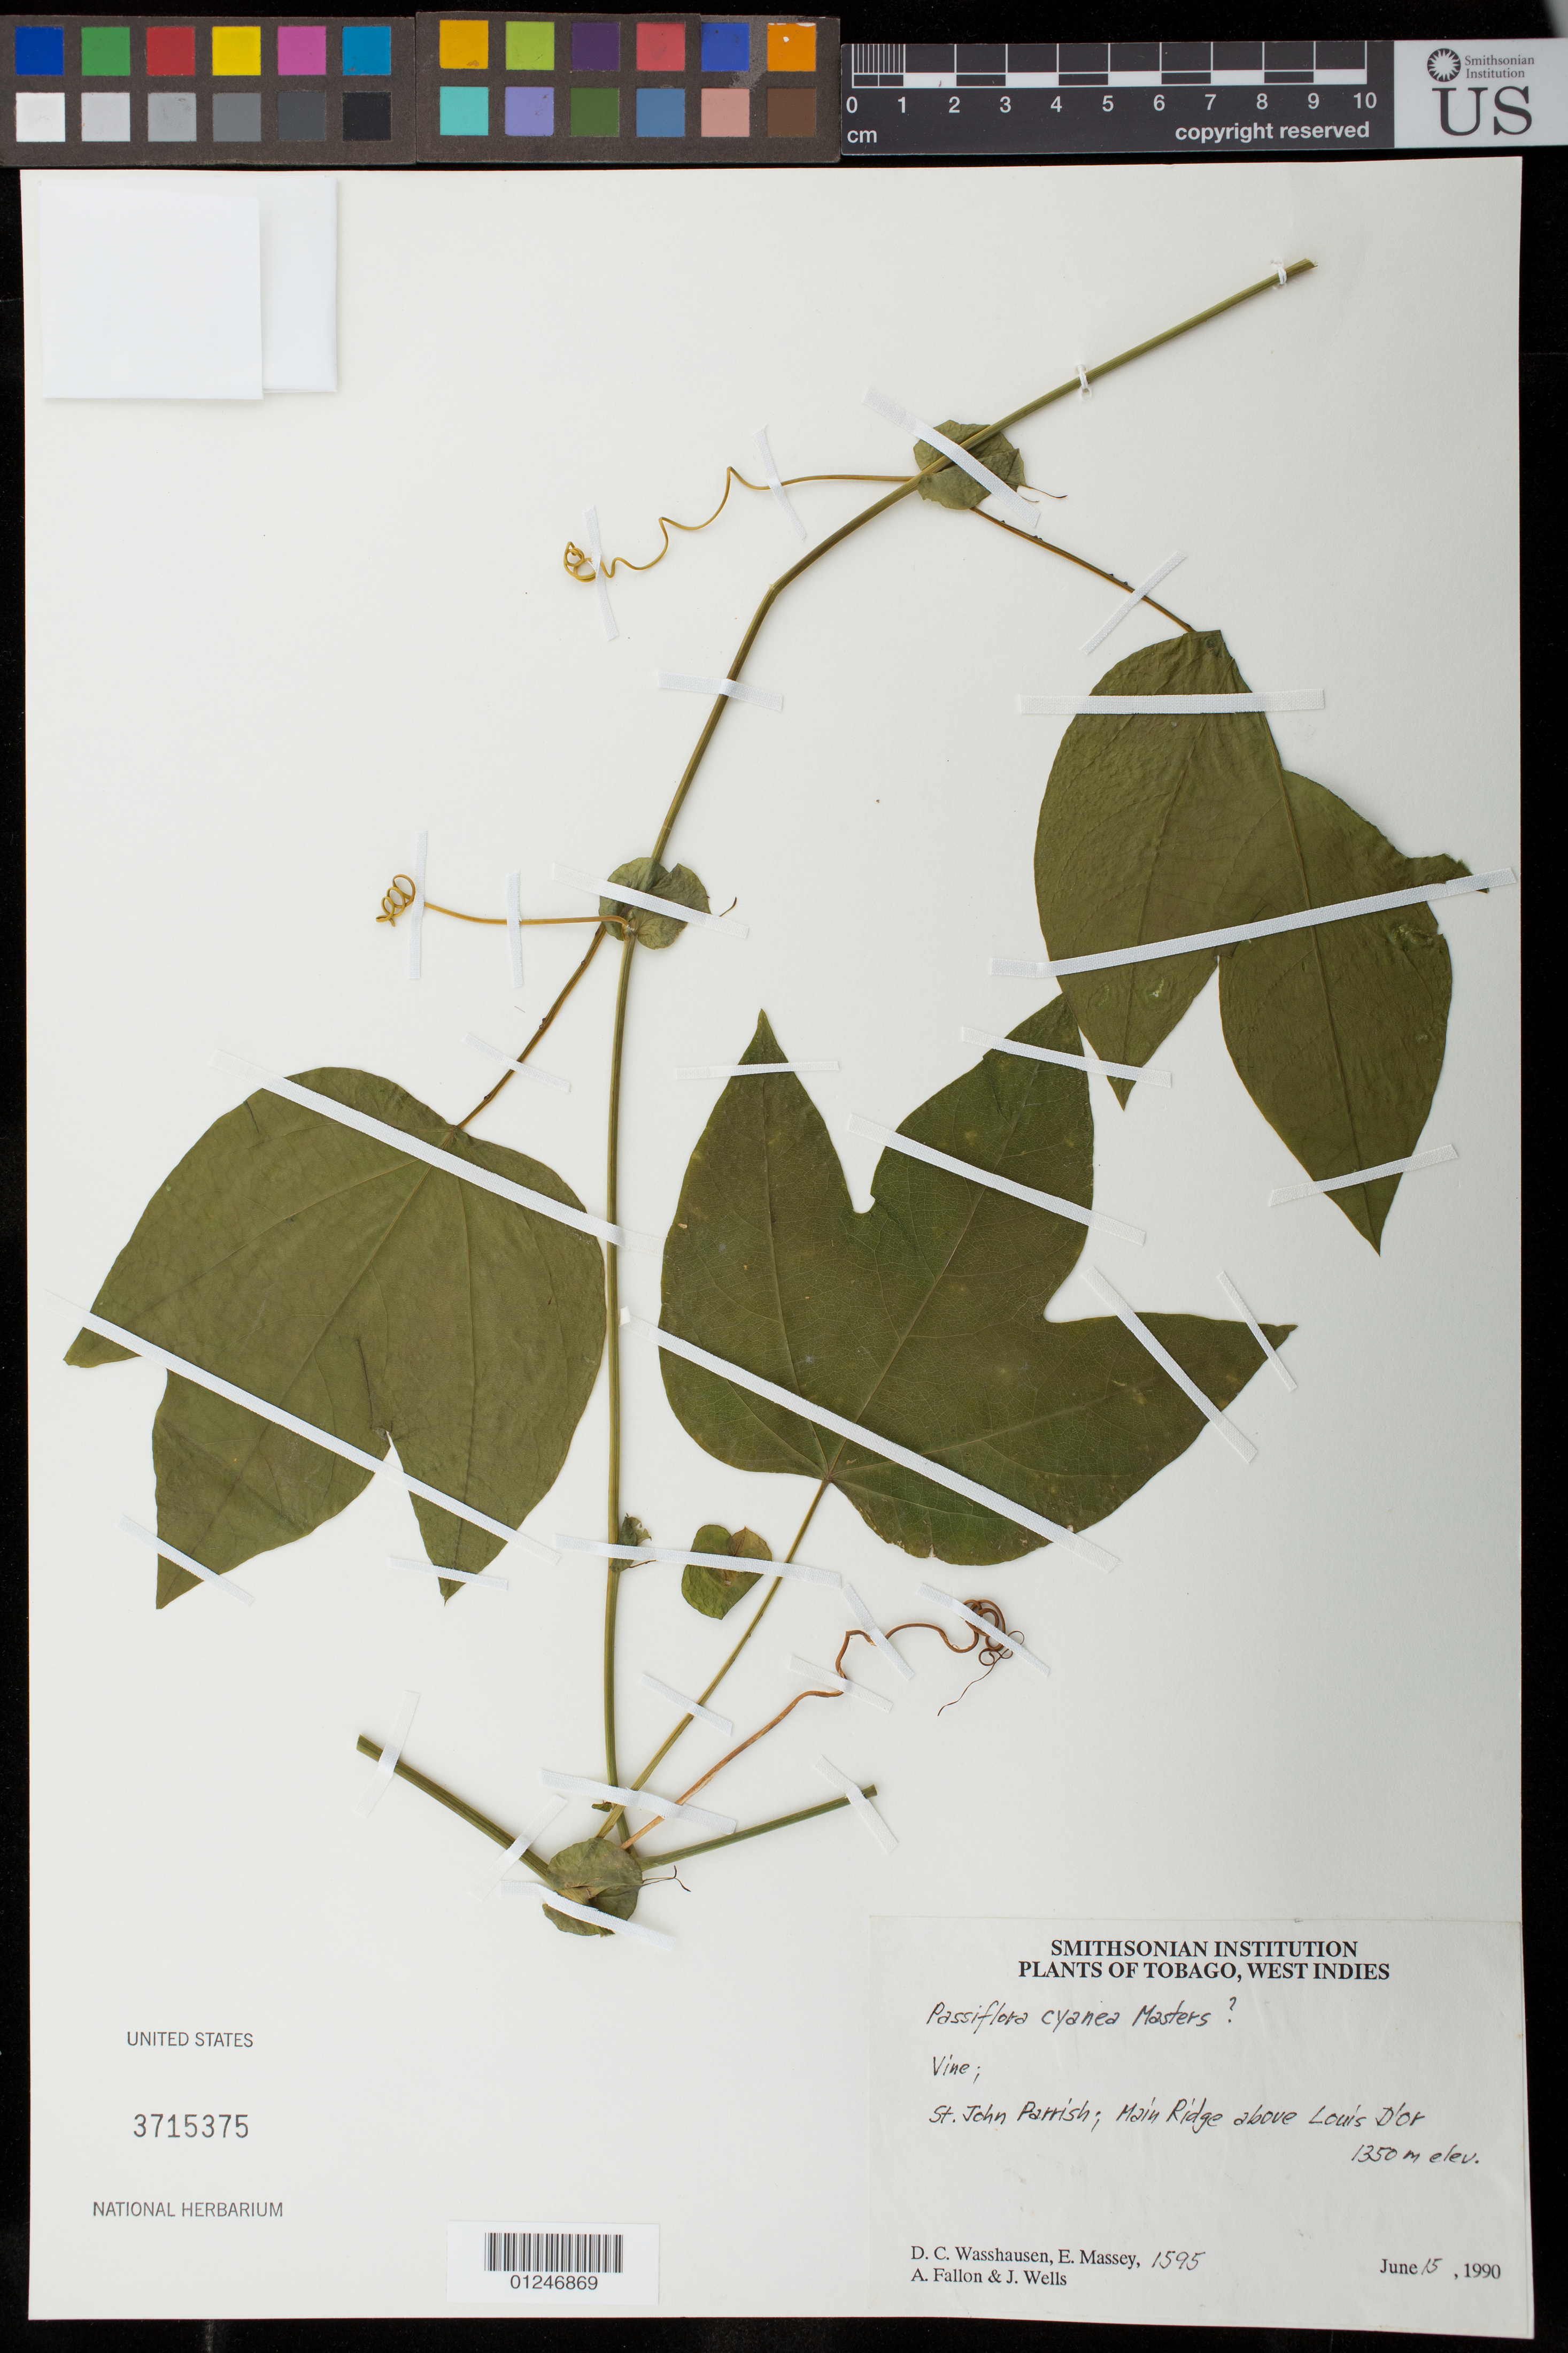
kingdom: Plantae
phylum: Tracheophyta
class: Magnoliopsida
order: Malpighiales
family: Passifloraceae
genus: Passiflora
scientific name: Passiflora cyanea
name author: Mast.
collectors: D. C. Wasshausen, E. Massey, A. Fallon & J. Wells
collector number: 1595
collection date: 1990-06-15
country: Trinidad and Tobago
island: Tobago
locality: St. John Parrish: Main Ridge, above Louis D'or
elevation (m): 1350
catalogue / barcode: US 3715375